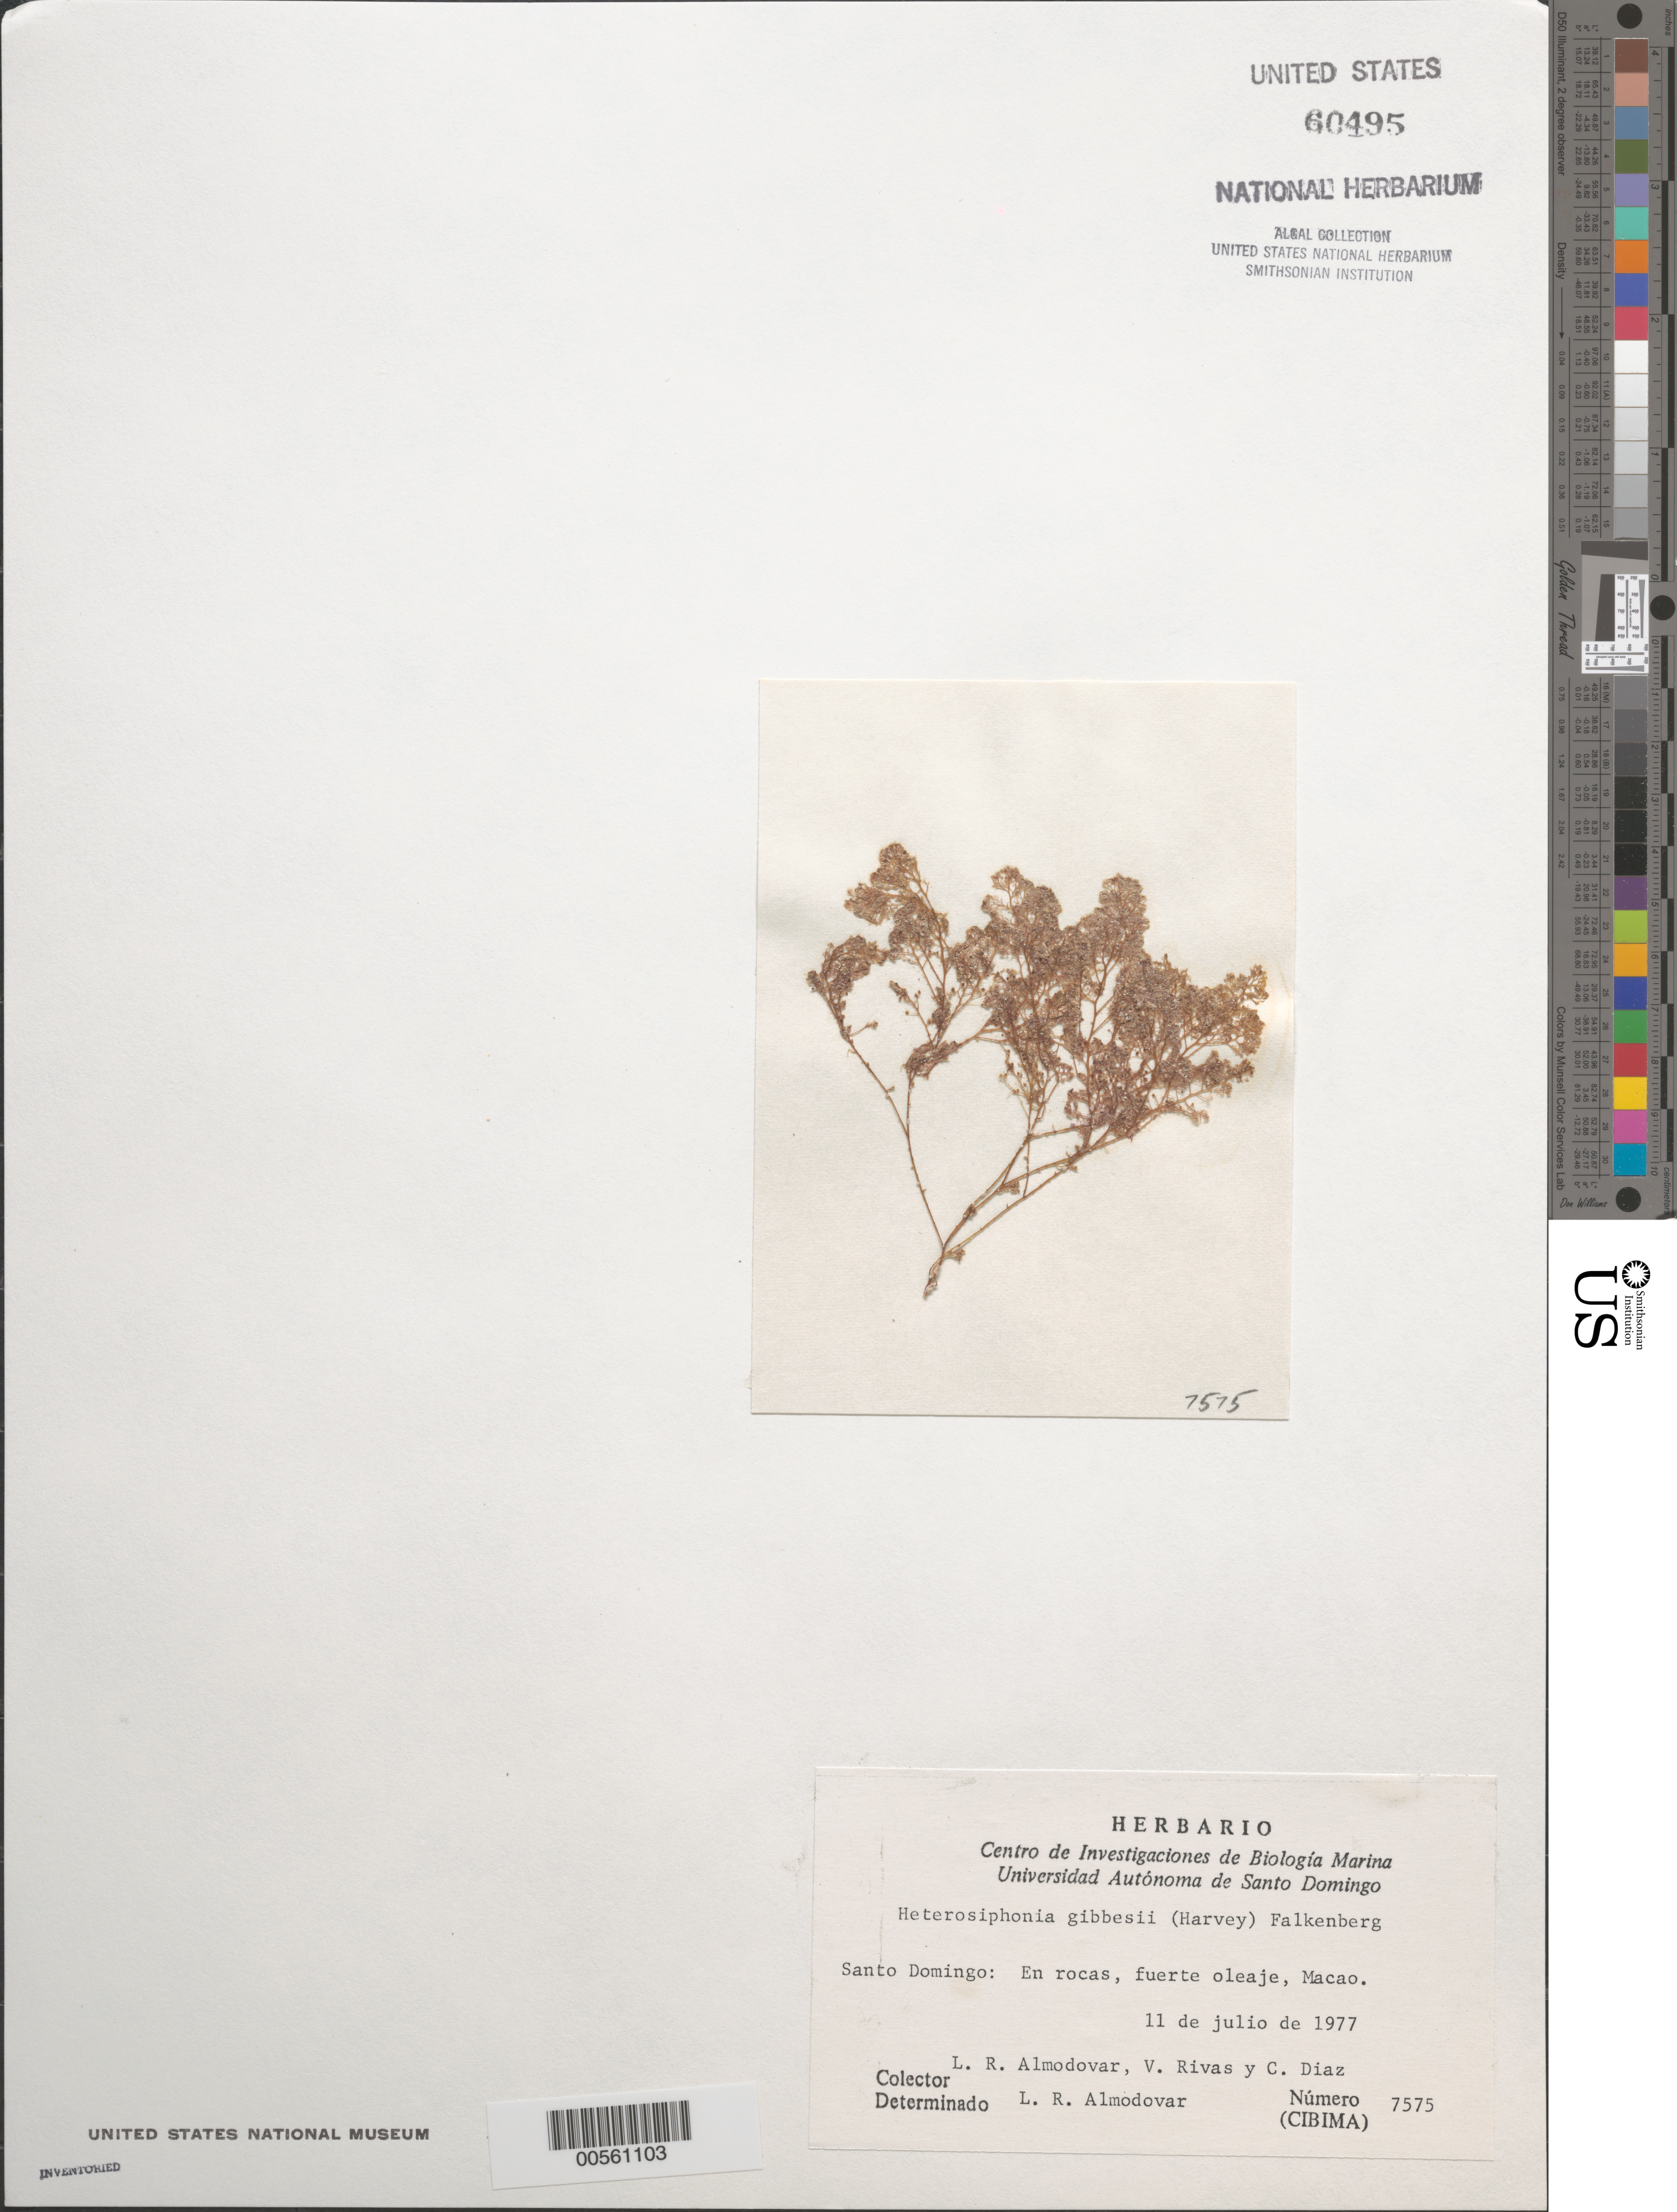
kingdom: Plantae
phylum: Rhodophyta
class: Florideophyceae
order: Ceramiales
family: Dasyaceae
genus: Heterosiphonia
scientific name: Heterosiphonia gibbesii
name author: (Harv.)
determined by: Almodovar, L. R.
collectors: L. Almodovar, V. Rivas & C. Díaz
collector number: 7575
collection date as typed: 11 Jul 1977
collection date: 1977-07-11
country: Dominican Republic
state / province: La Altagracía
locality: Macao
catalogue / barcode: US 60495